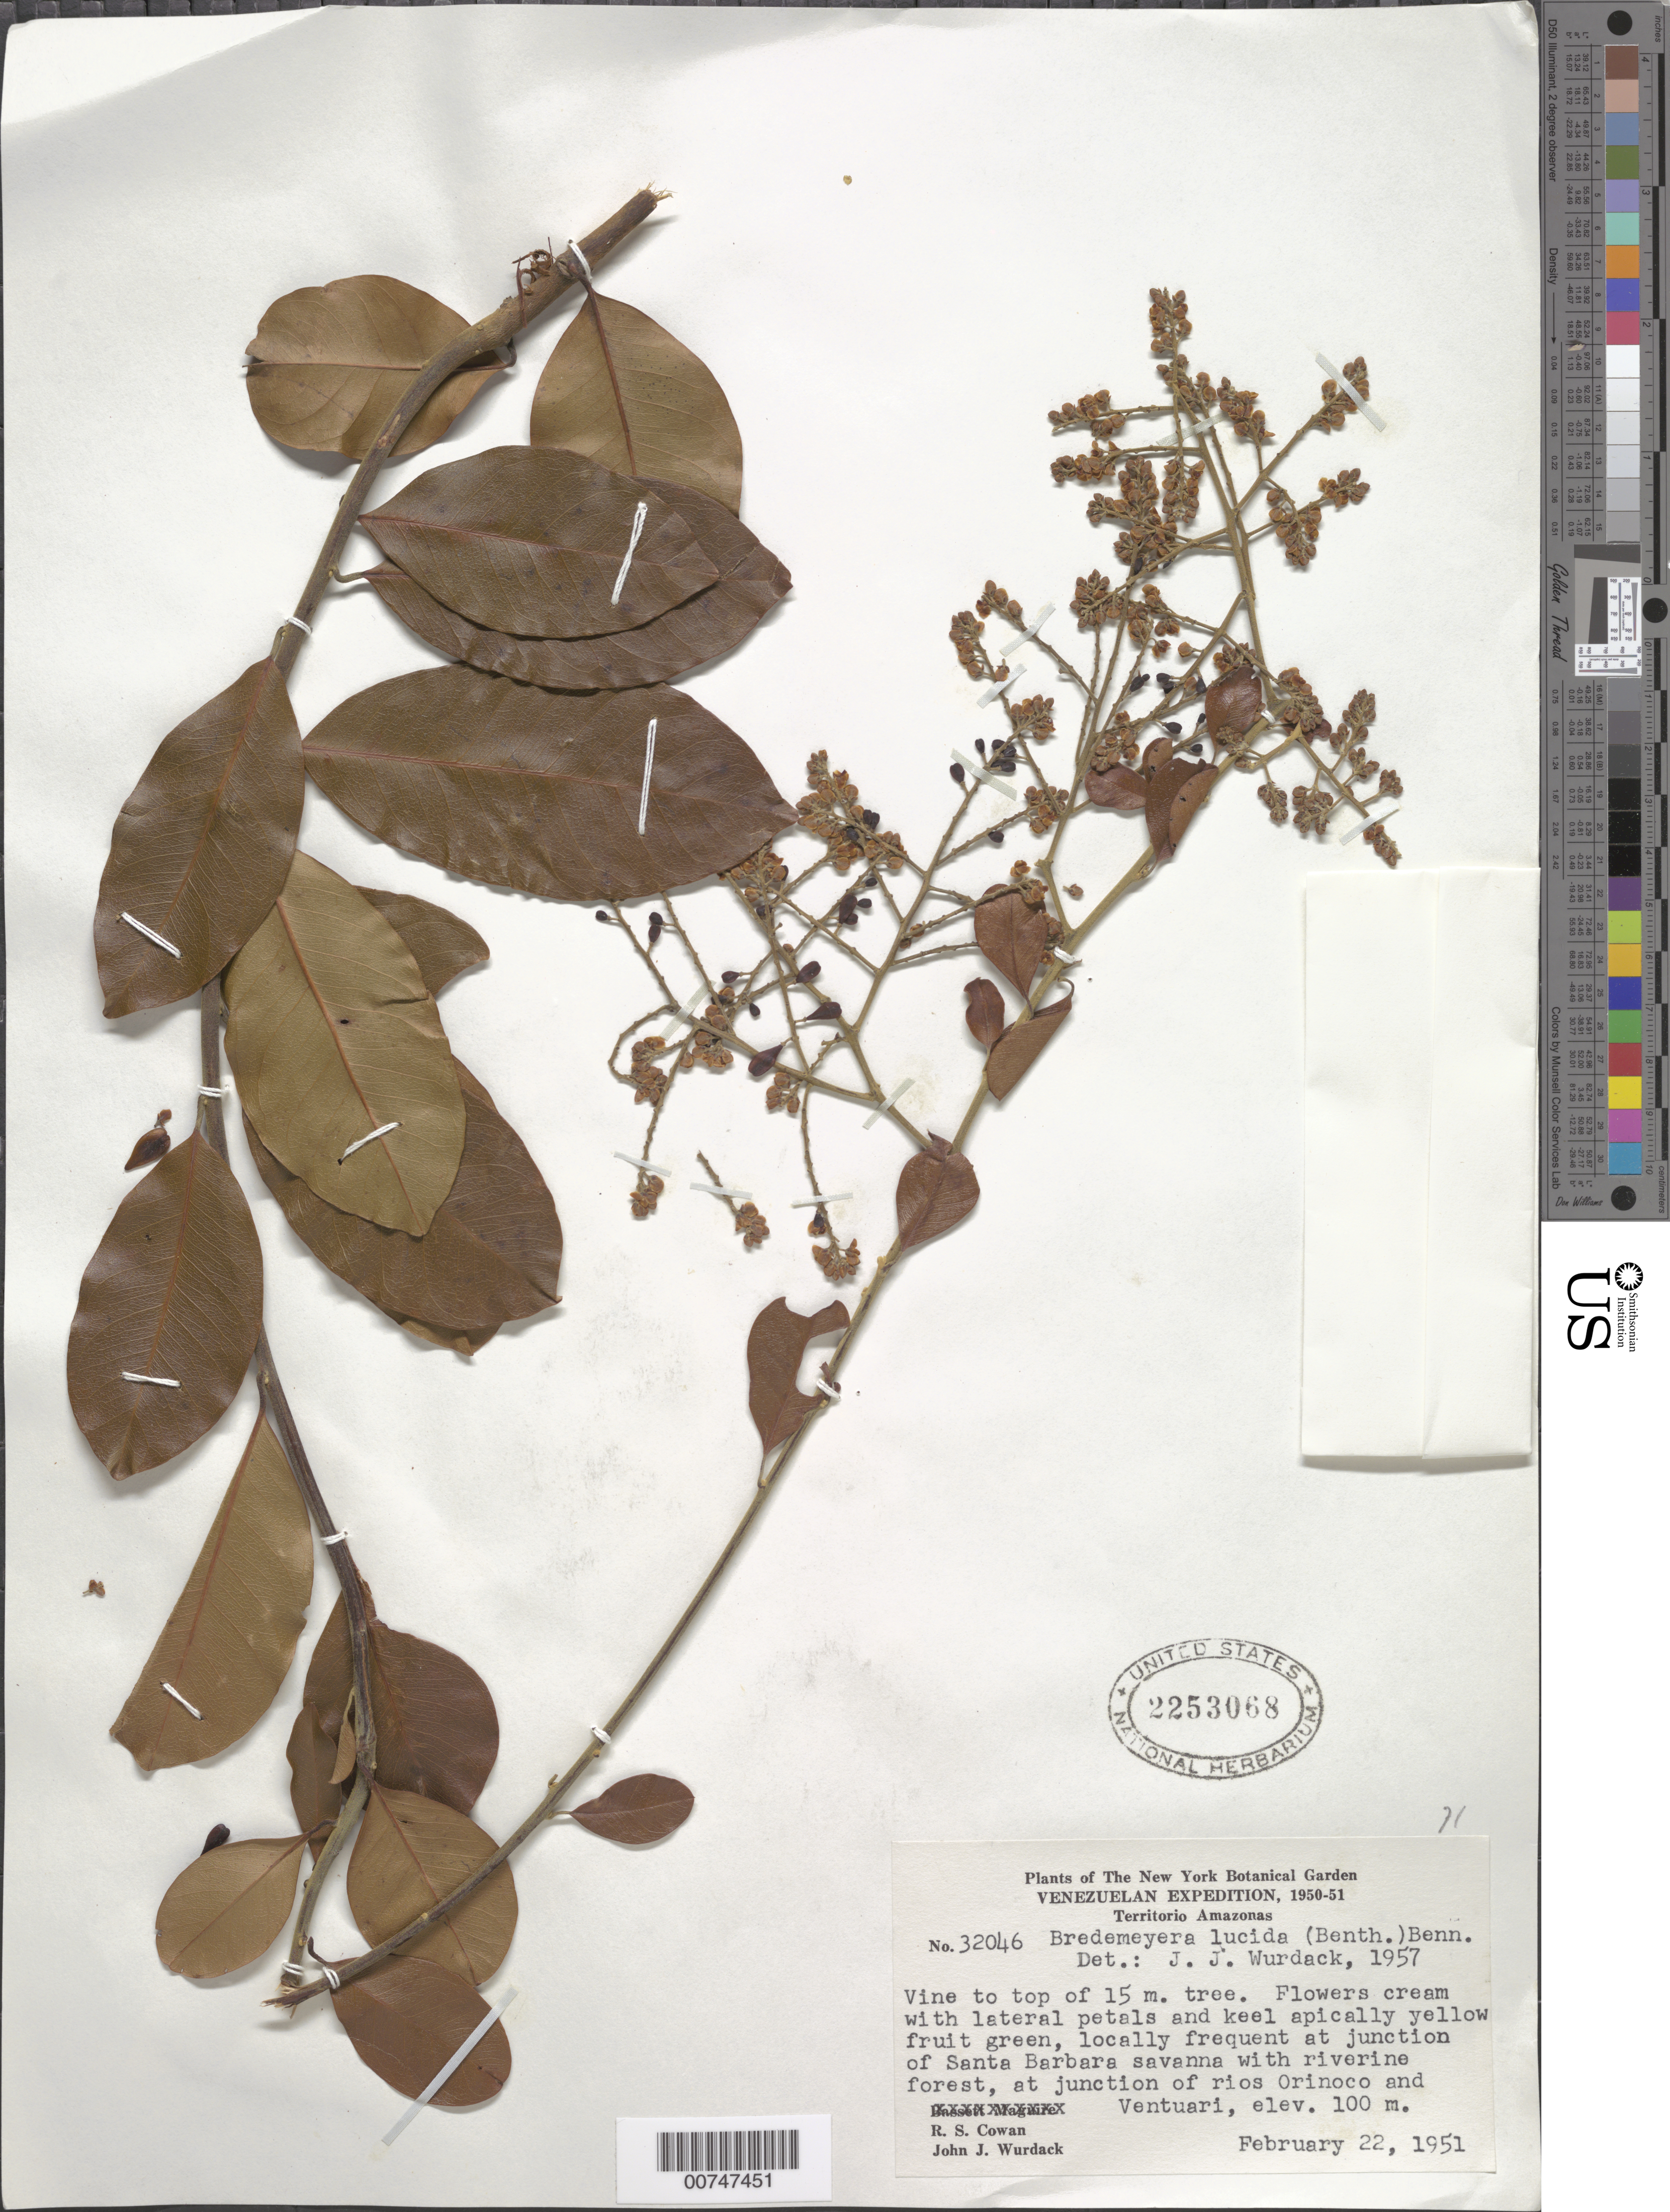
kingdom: Plantae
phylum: Tracheophyta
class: Magnoliopsida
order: Fabales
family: Polygalaceae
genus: Bredemeyera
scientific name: Bredemeyera lucida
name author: (Benth.) Klotzsch ex Hassk.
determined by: Wurdack, John J., (US), US (UNITED STATES)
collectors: R. S. Cowan & J. J. Wurdack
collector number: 32046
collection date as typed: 22-Feb-51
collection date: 1951-02-22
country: Venezuela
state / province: Amazonas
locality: Santa Barbara, at junction of ríos Orinoco and Ventuari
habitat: Savanna with riverine forest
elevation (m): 100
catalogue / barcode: US 2253068